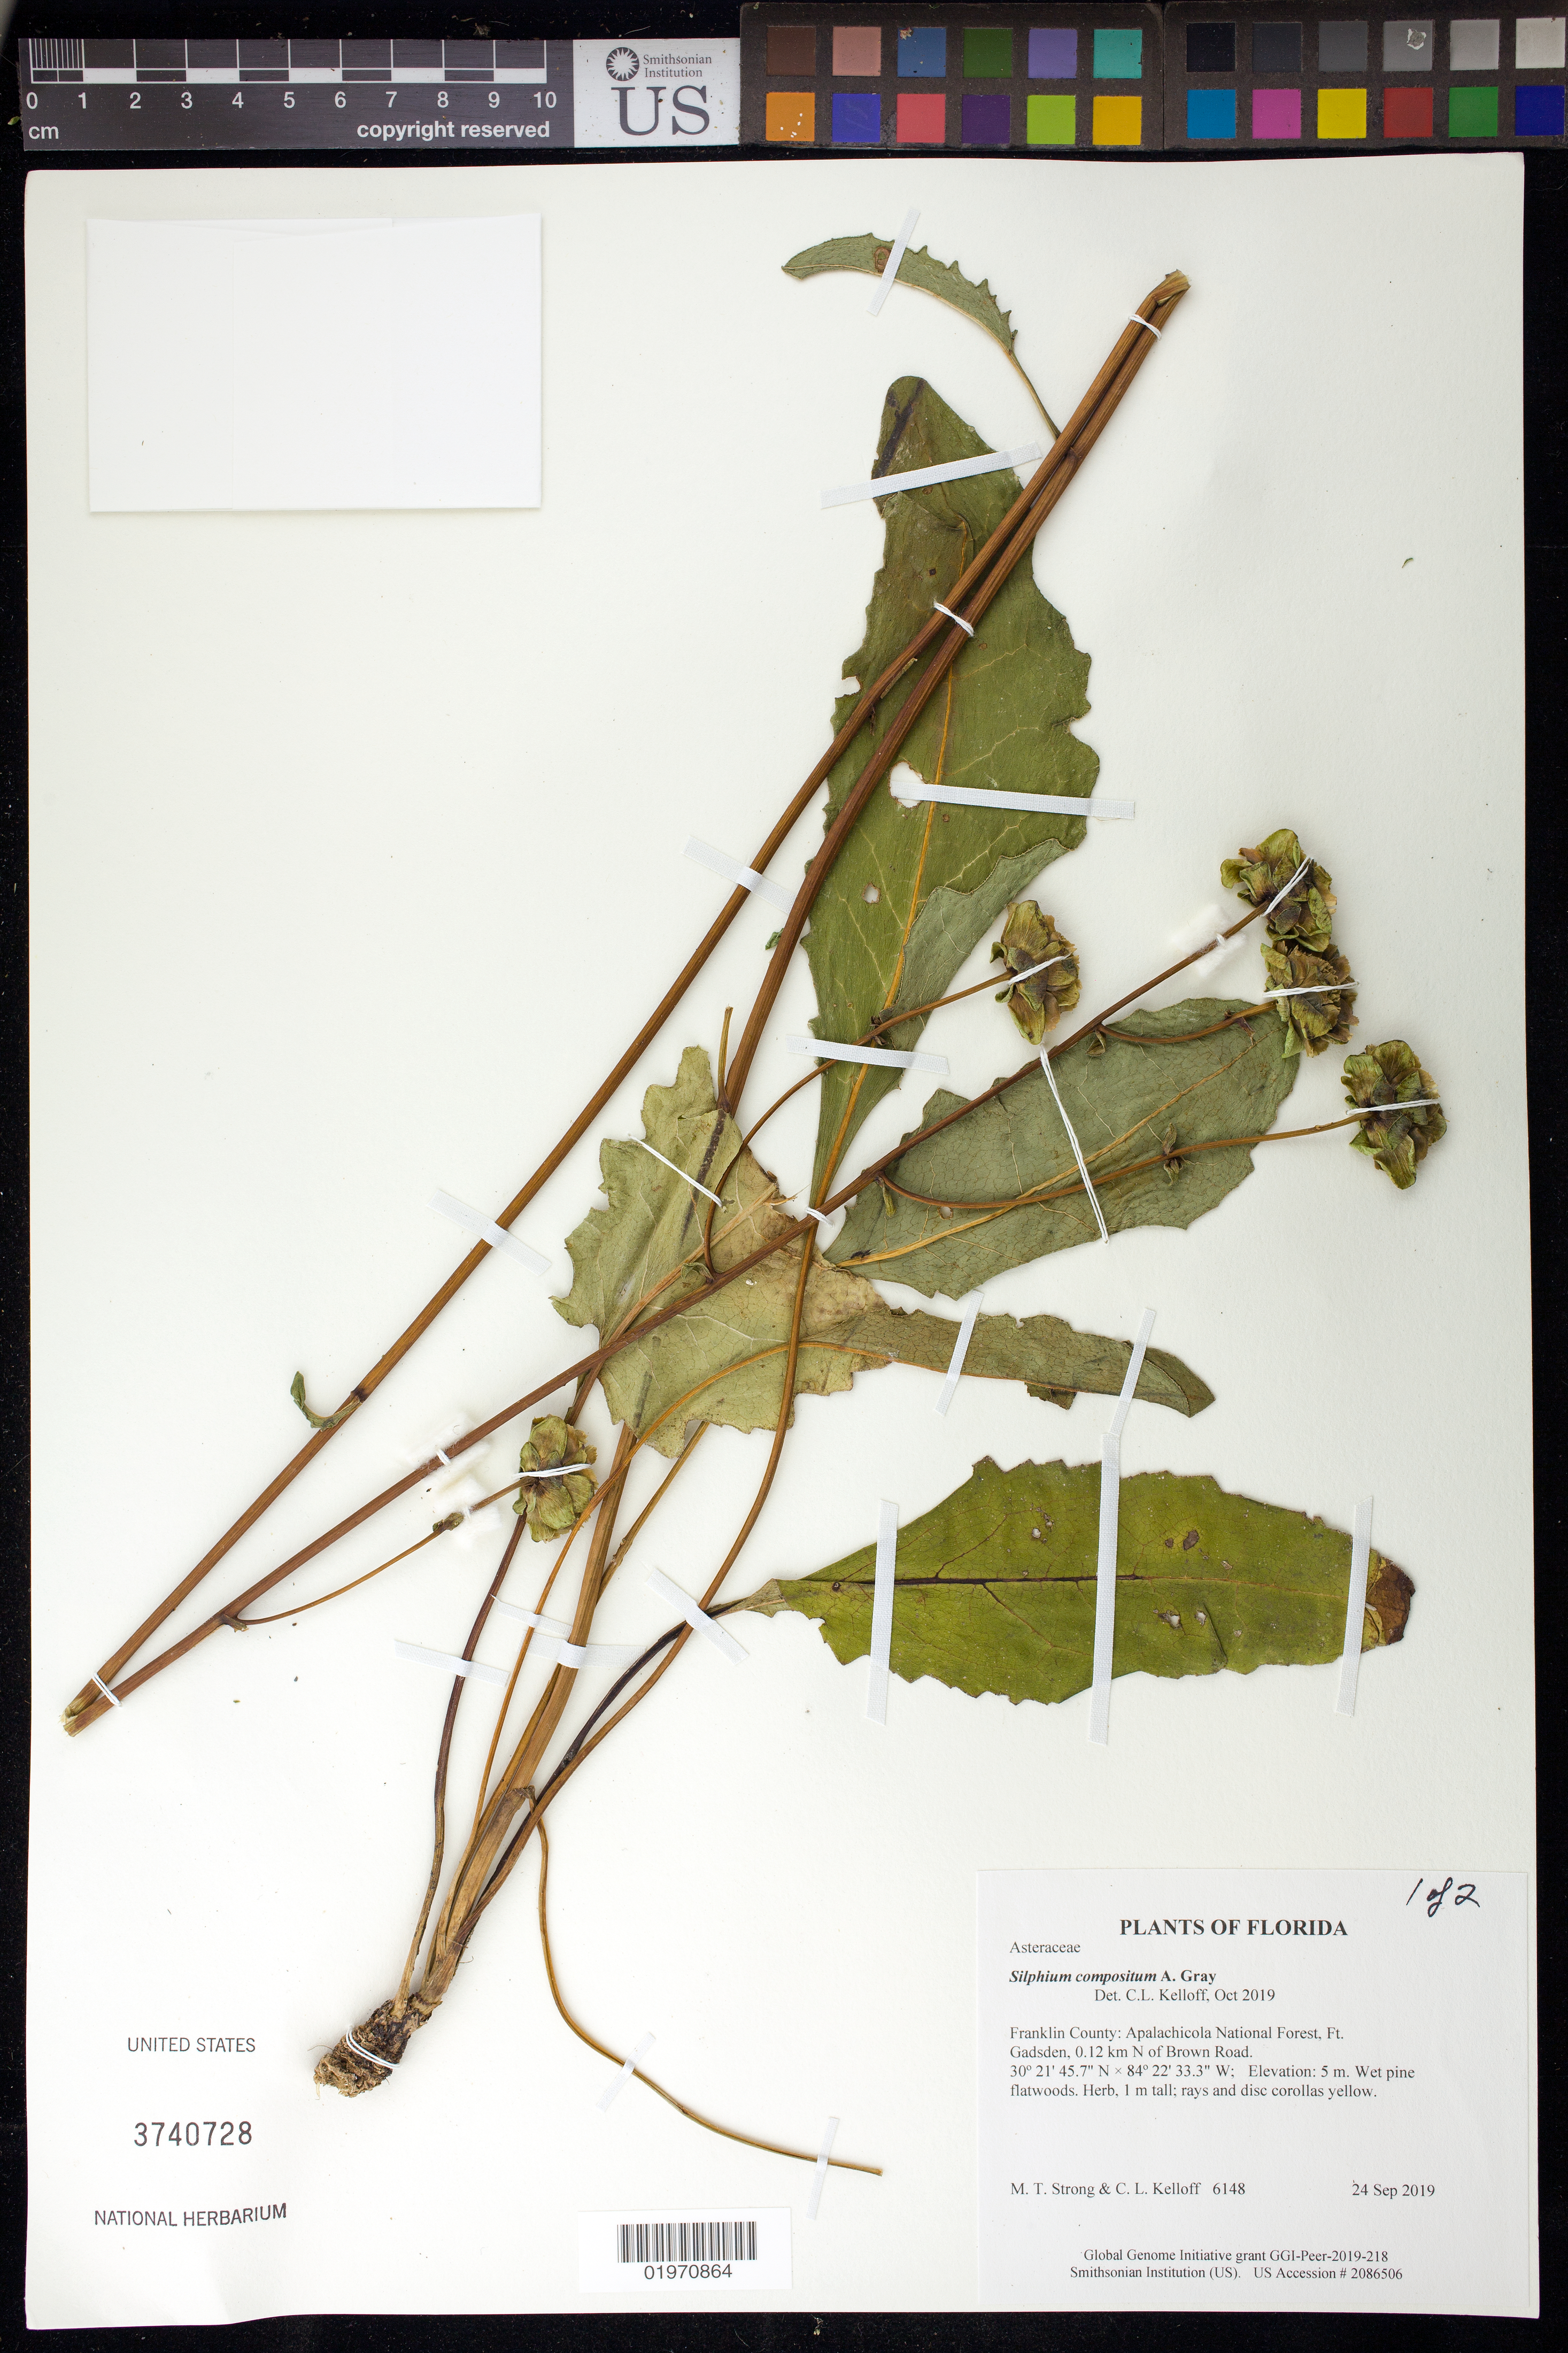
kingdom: Plantae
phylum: Tracheophyta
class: Magnoliopsida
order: Asterales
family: Asteraceae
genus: Silphium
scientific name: Silphium compositum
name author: Michx.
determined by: Kelloff, Carol L.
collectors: M. T. Strong & C. L. Kelloff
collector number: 6148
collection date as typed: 24 Sep 2019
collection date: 2019-09-24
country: United States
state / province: Florida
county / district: Franklin County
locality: Apalachicola National Forest, Ft. Gadsden, 0.12 km N of Brown Road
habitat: Wet pine flatwoods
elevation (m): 5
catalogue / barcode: US 3740728